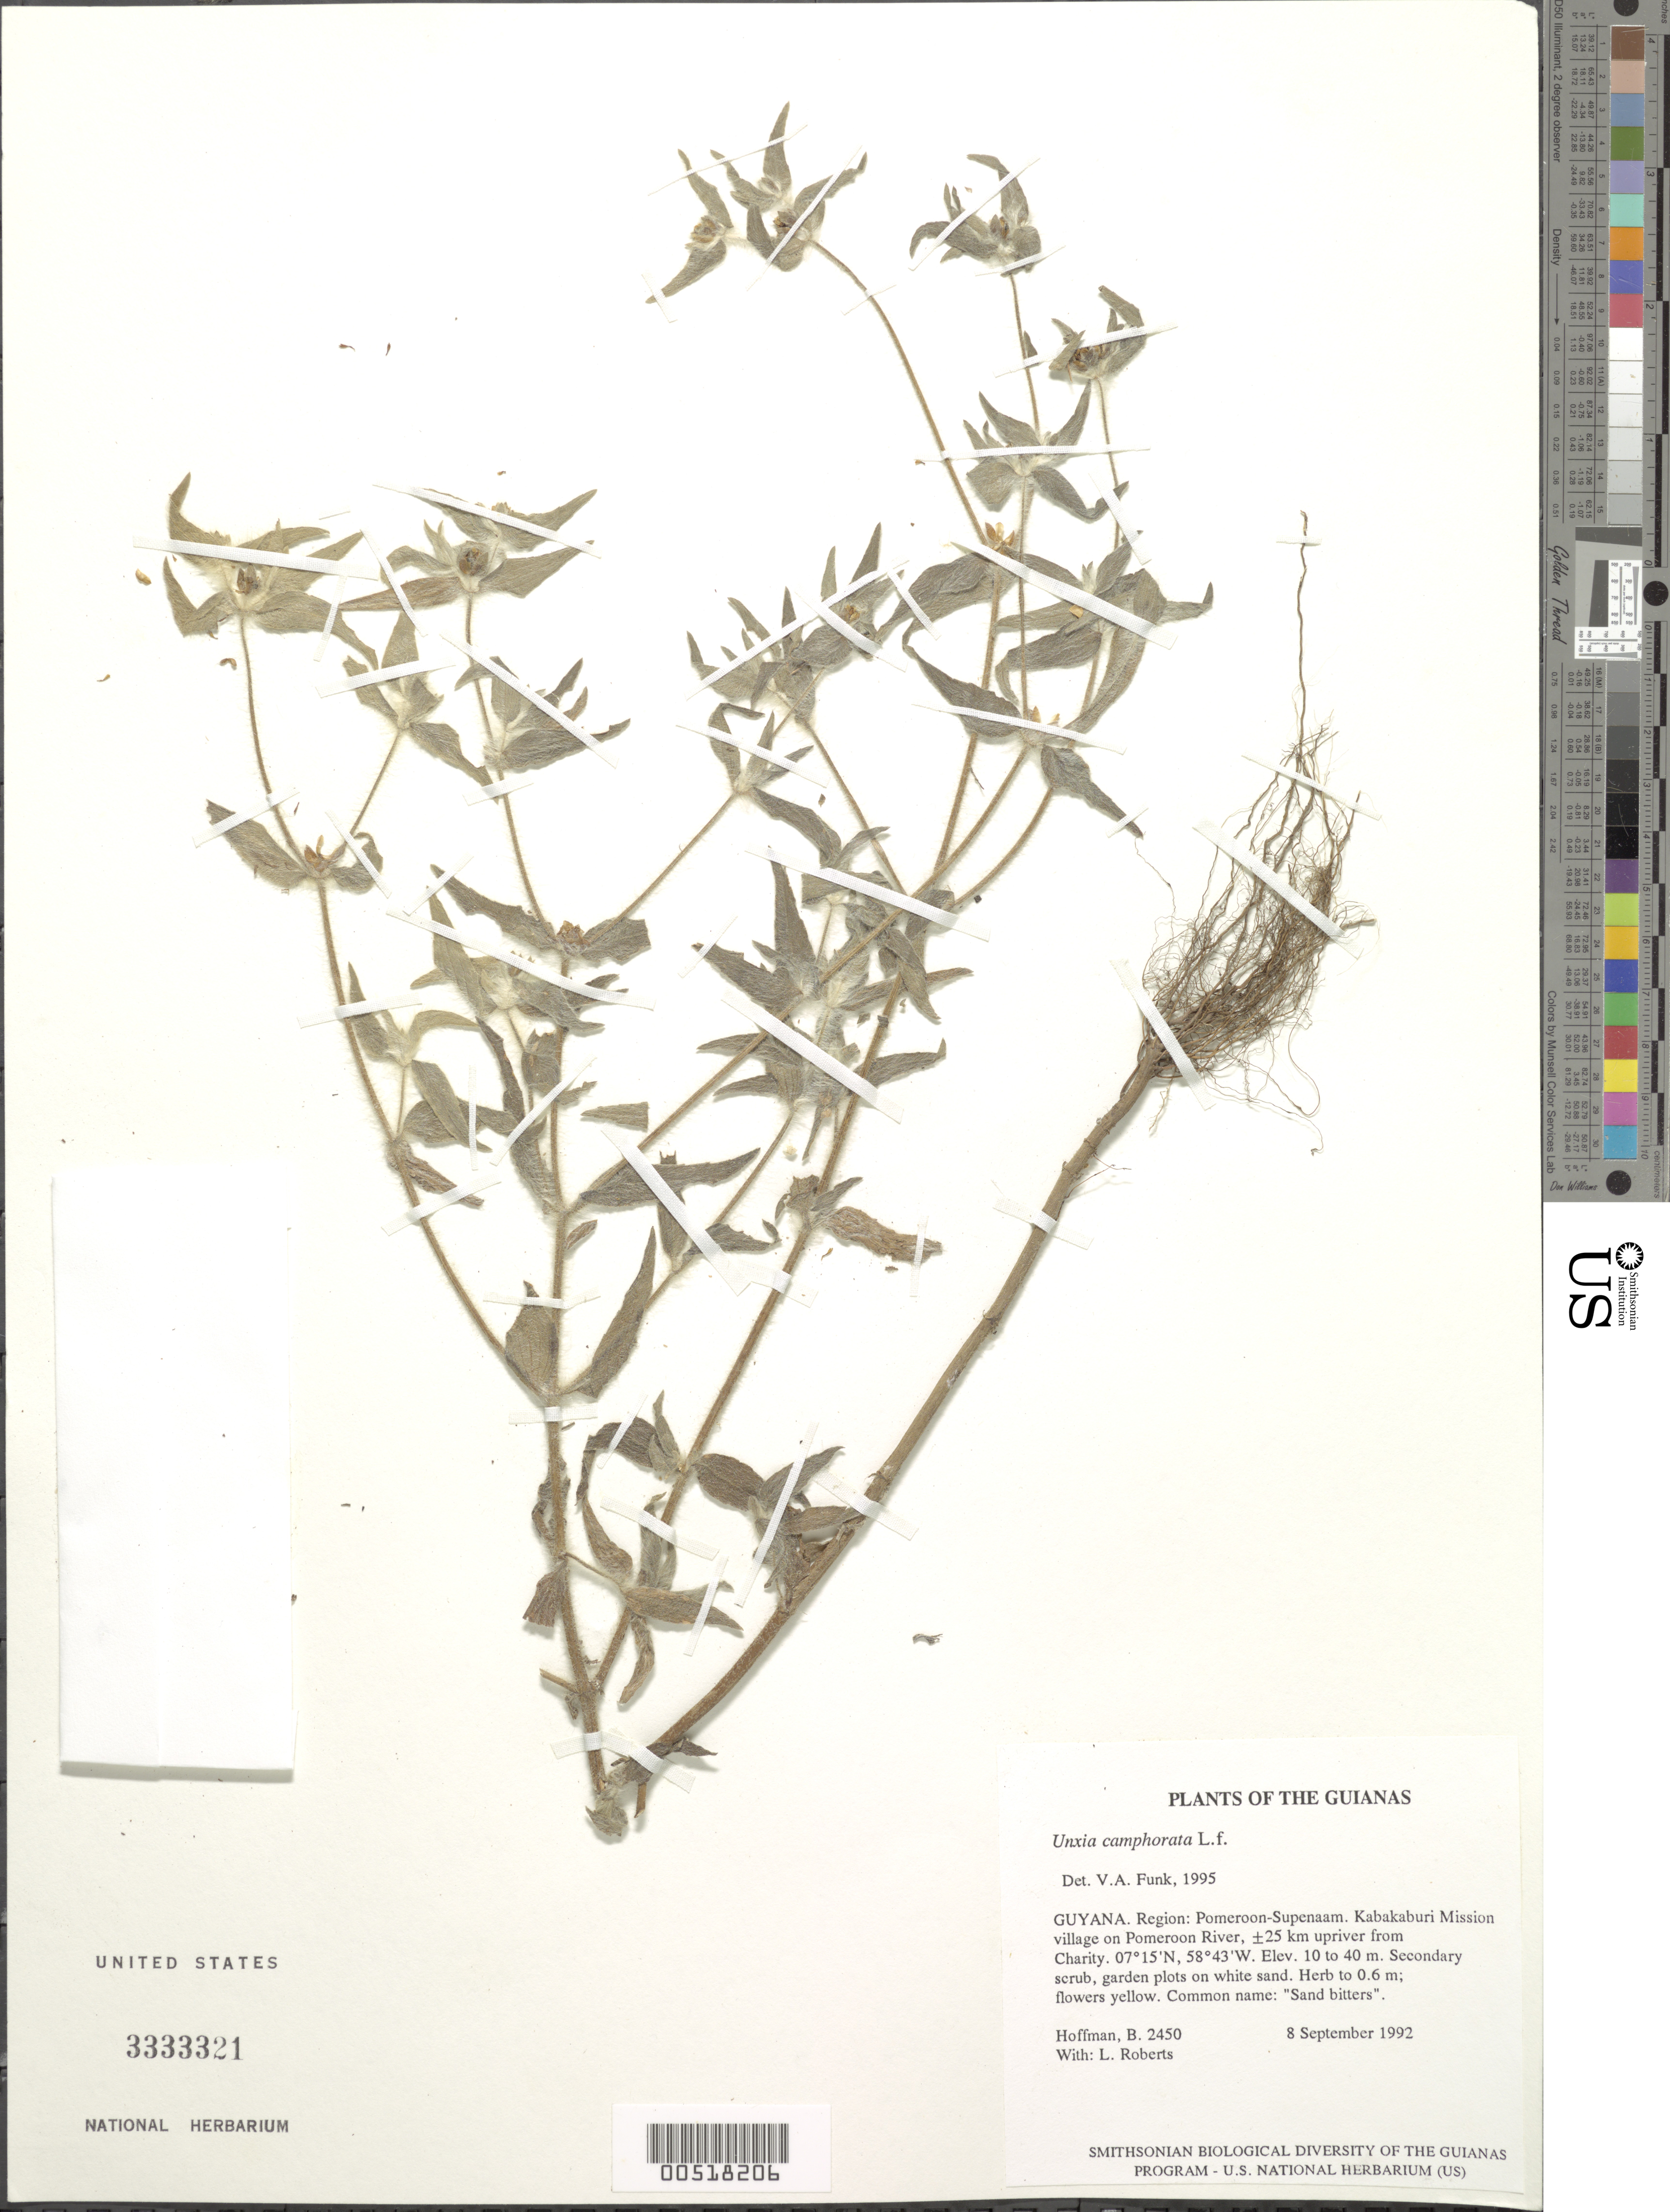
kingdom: Plantae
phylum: Tracheophyta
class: Magnoliopsida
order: Asterales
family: Asteraceae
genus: Unxia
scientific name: Unxia camphorata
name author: L. f.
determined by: Funk, Vicki A., (BOT), Smithsonian Institution - National Museum of Natural History (UNITED STATES)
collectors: B. Hoffman & L. Roberts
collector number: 2450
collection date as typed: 8 September 1992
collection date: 1992-09-08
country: Guyana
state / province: Pomeroon-Supenaam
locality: Kabakaburi Mission village on Pomeroon River, ±25 km upriver from Charity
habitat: Secondary scrub, garden plots on white sand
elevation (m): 10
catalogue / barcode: US 3333321